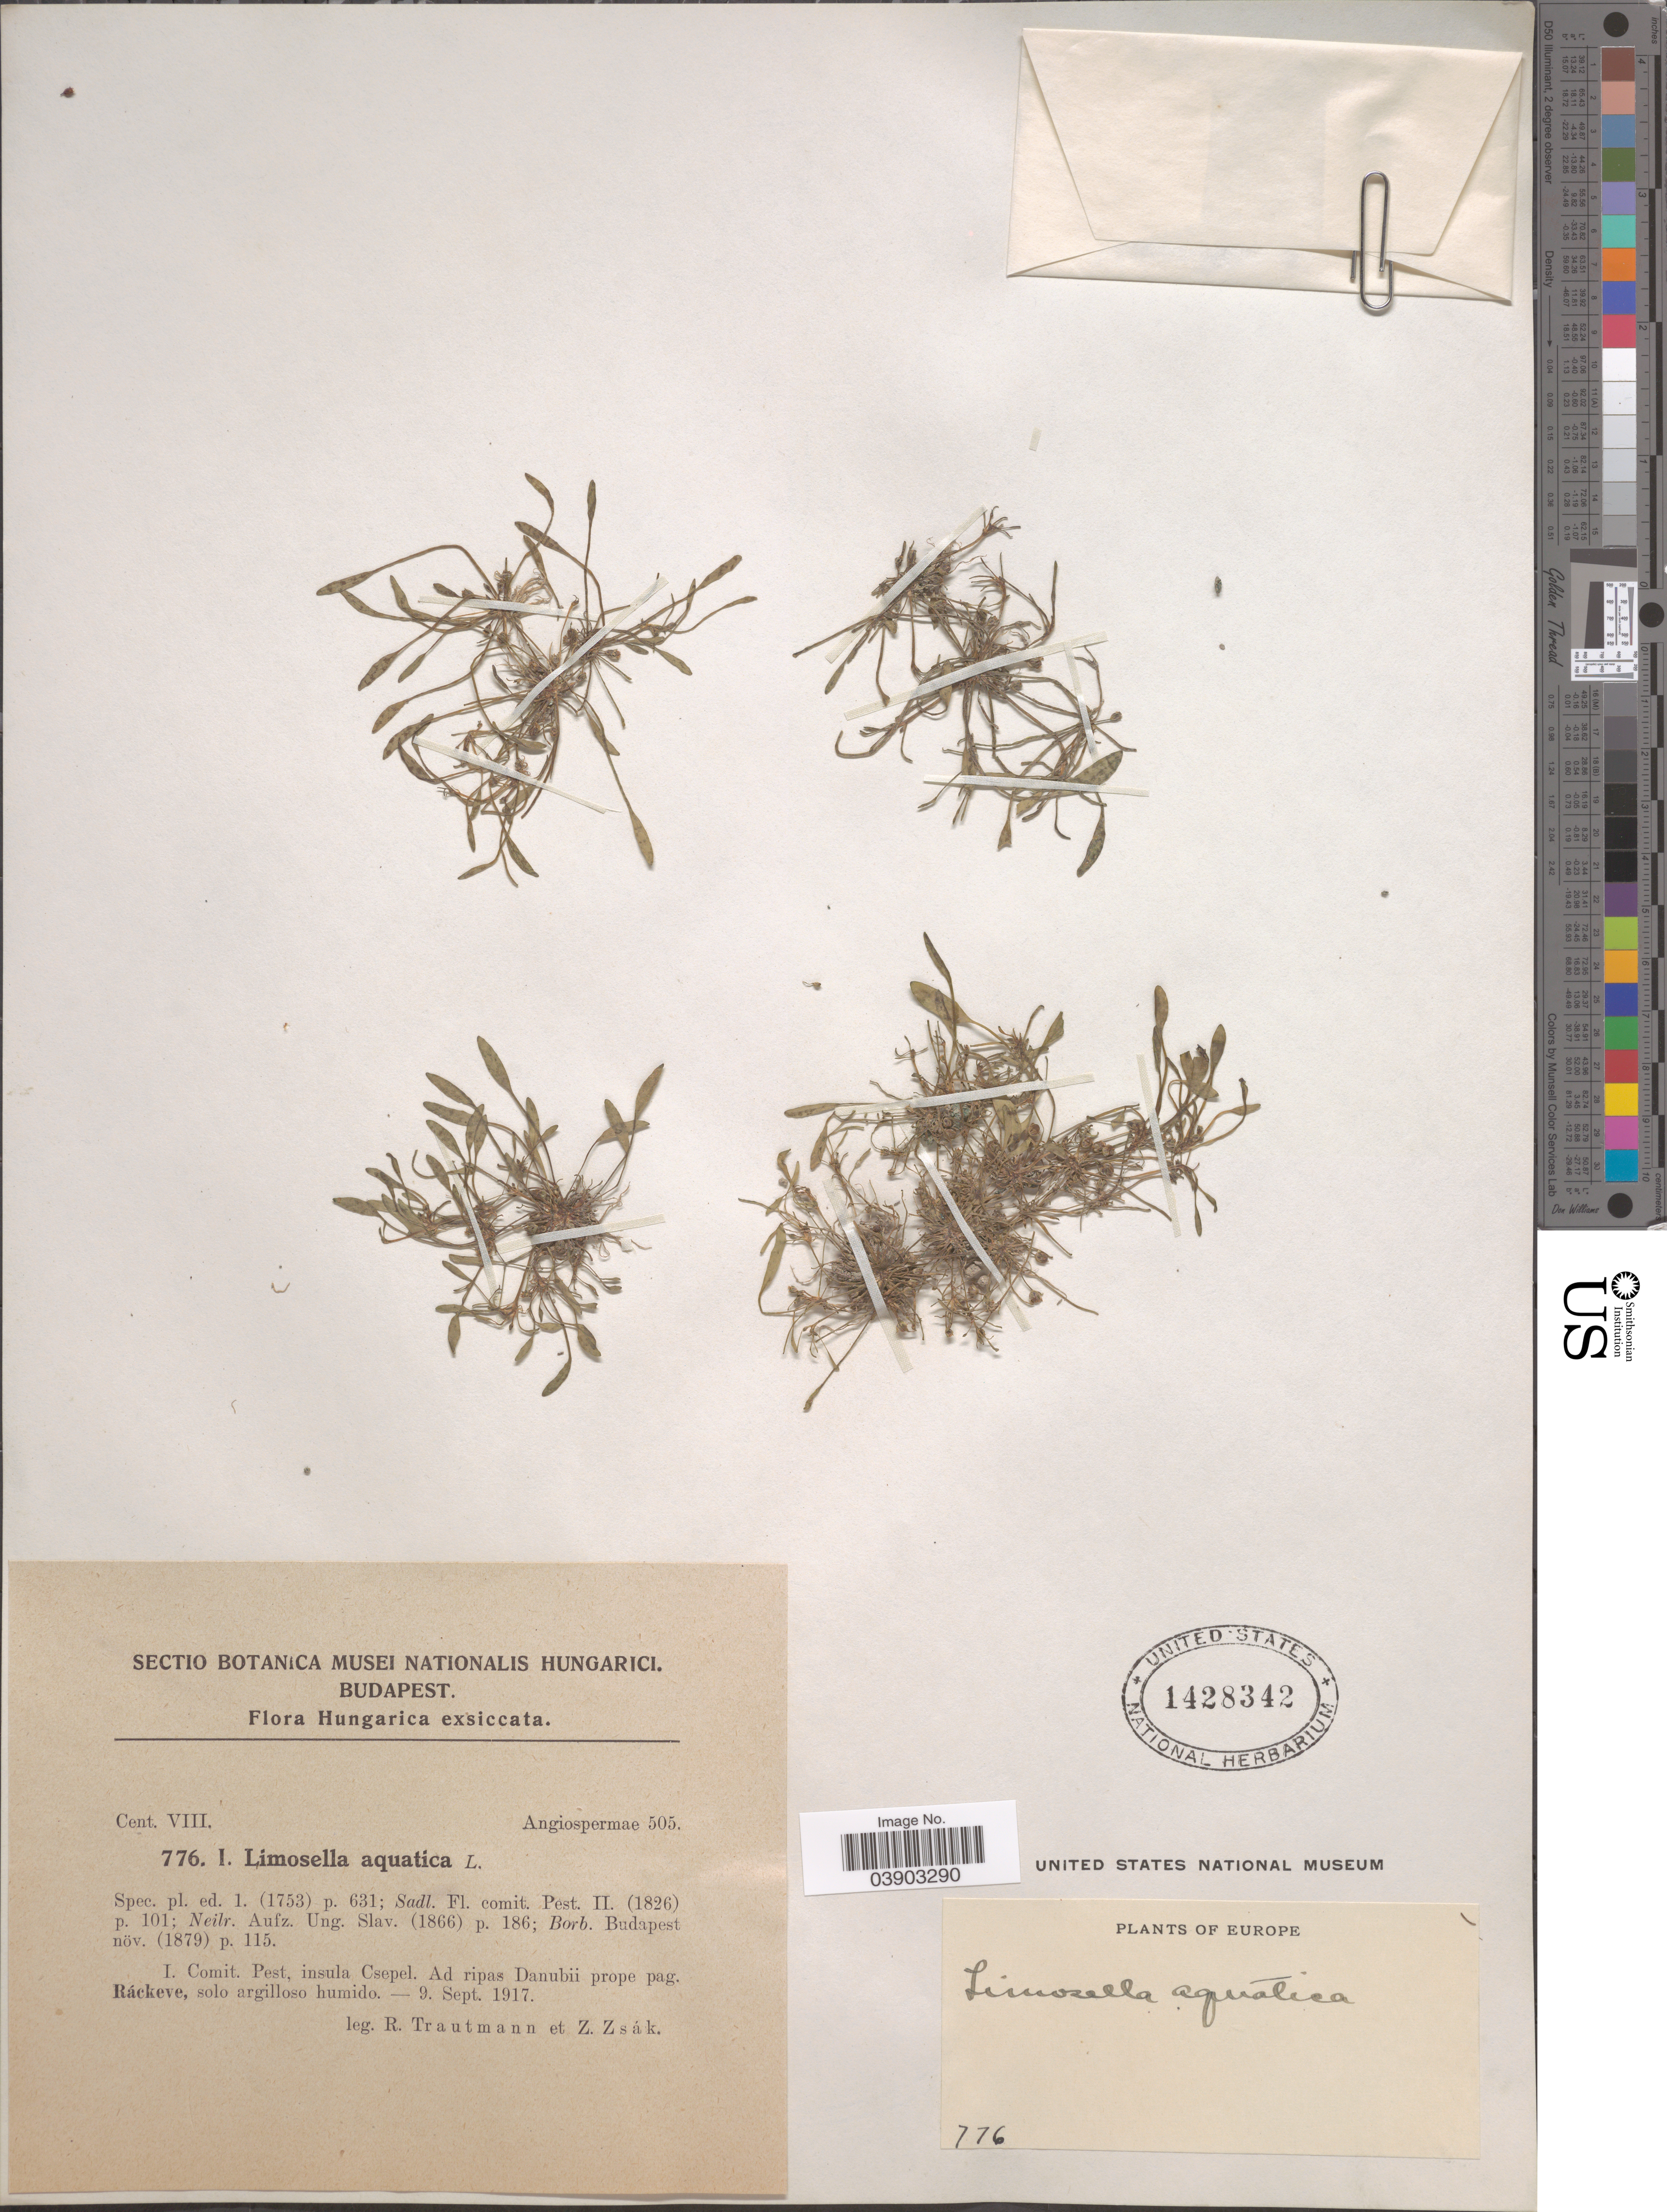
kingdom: Plantae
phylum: Tracheophyta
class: Magnoliopsida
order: Lamiales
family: Scrophulariaceae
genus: Limosella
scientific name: Limosella aquatica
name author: L.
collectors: R. Trautmann & Z. Zsak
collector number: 776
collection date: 1917-09-09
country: Hungary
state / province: Budapest, Capital District of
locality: Comit. Pest, insula Csepel. Ad ripas Danubii prope pag. Ráckeve, solo argilloso humido.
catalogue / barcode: US 1428342